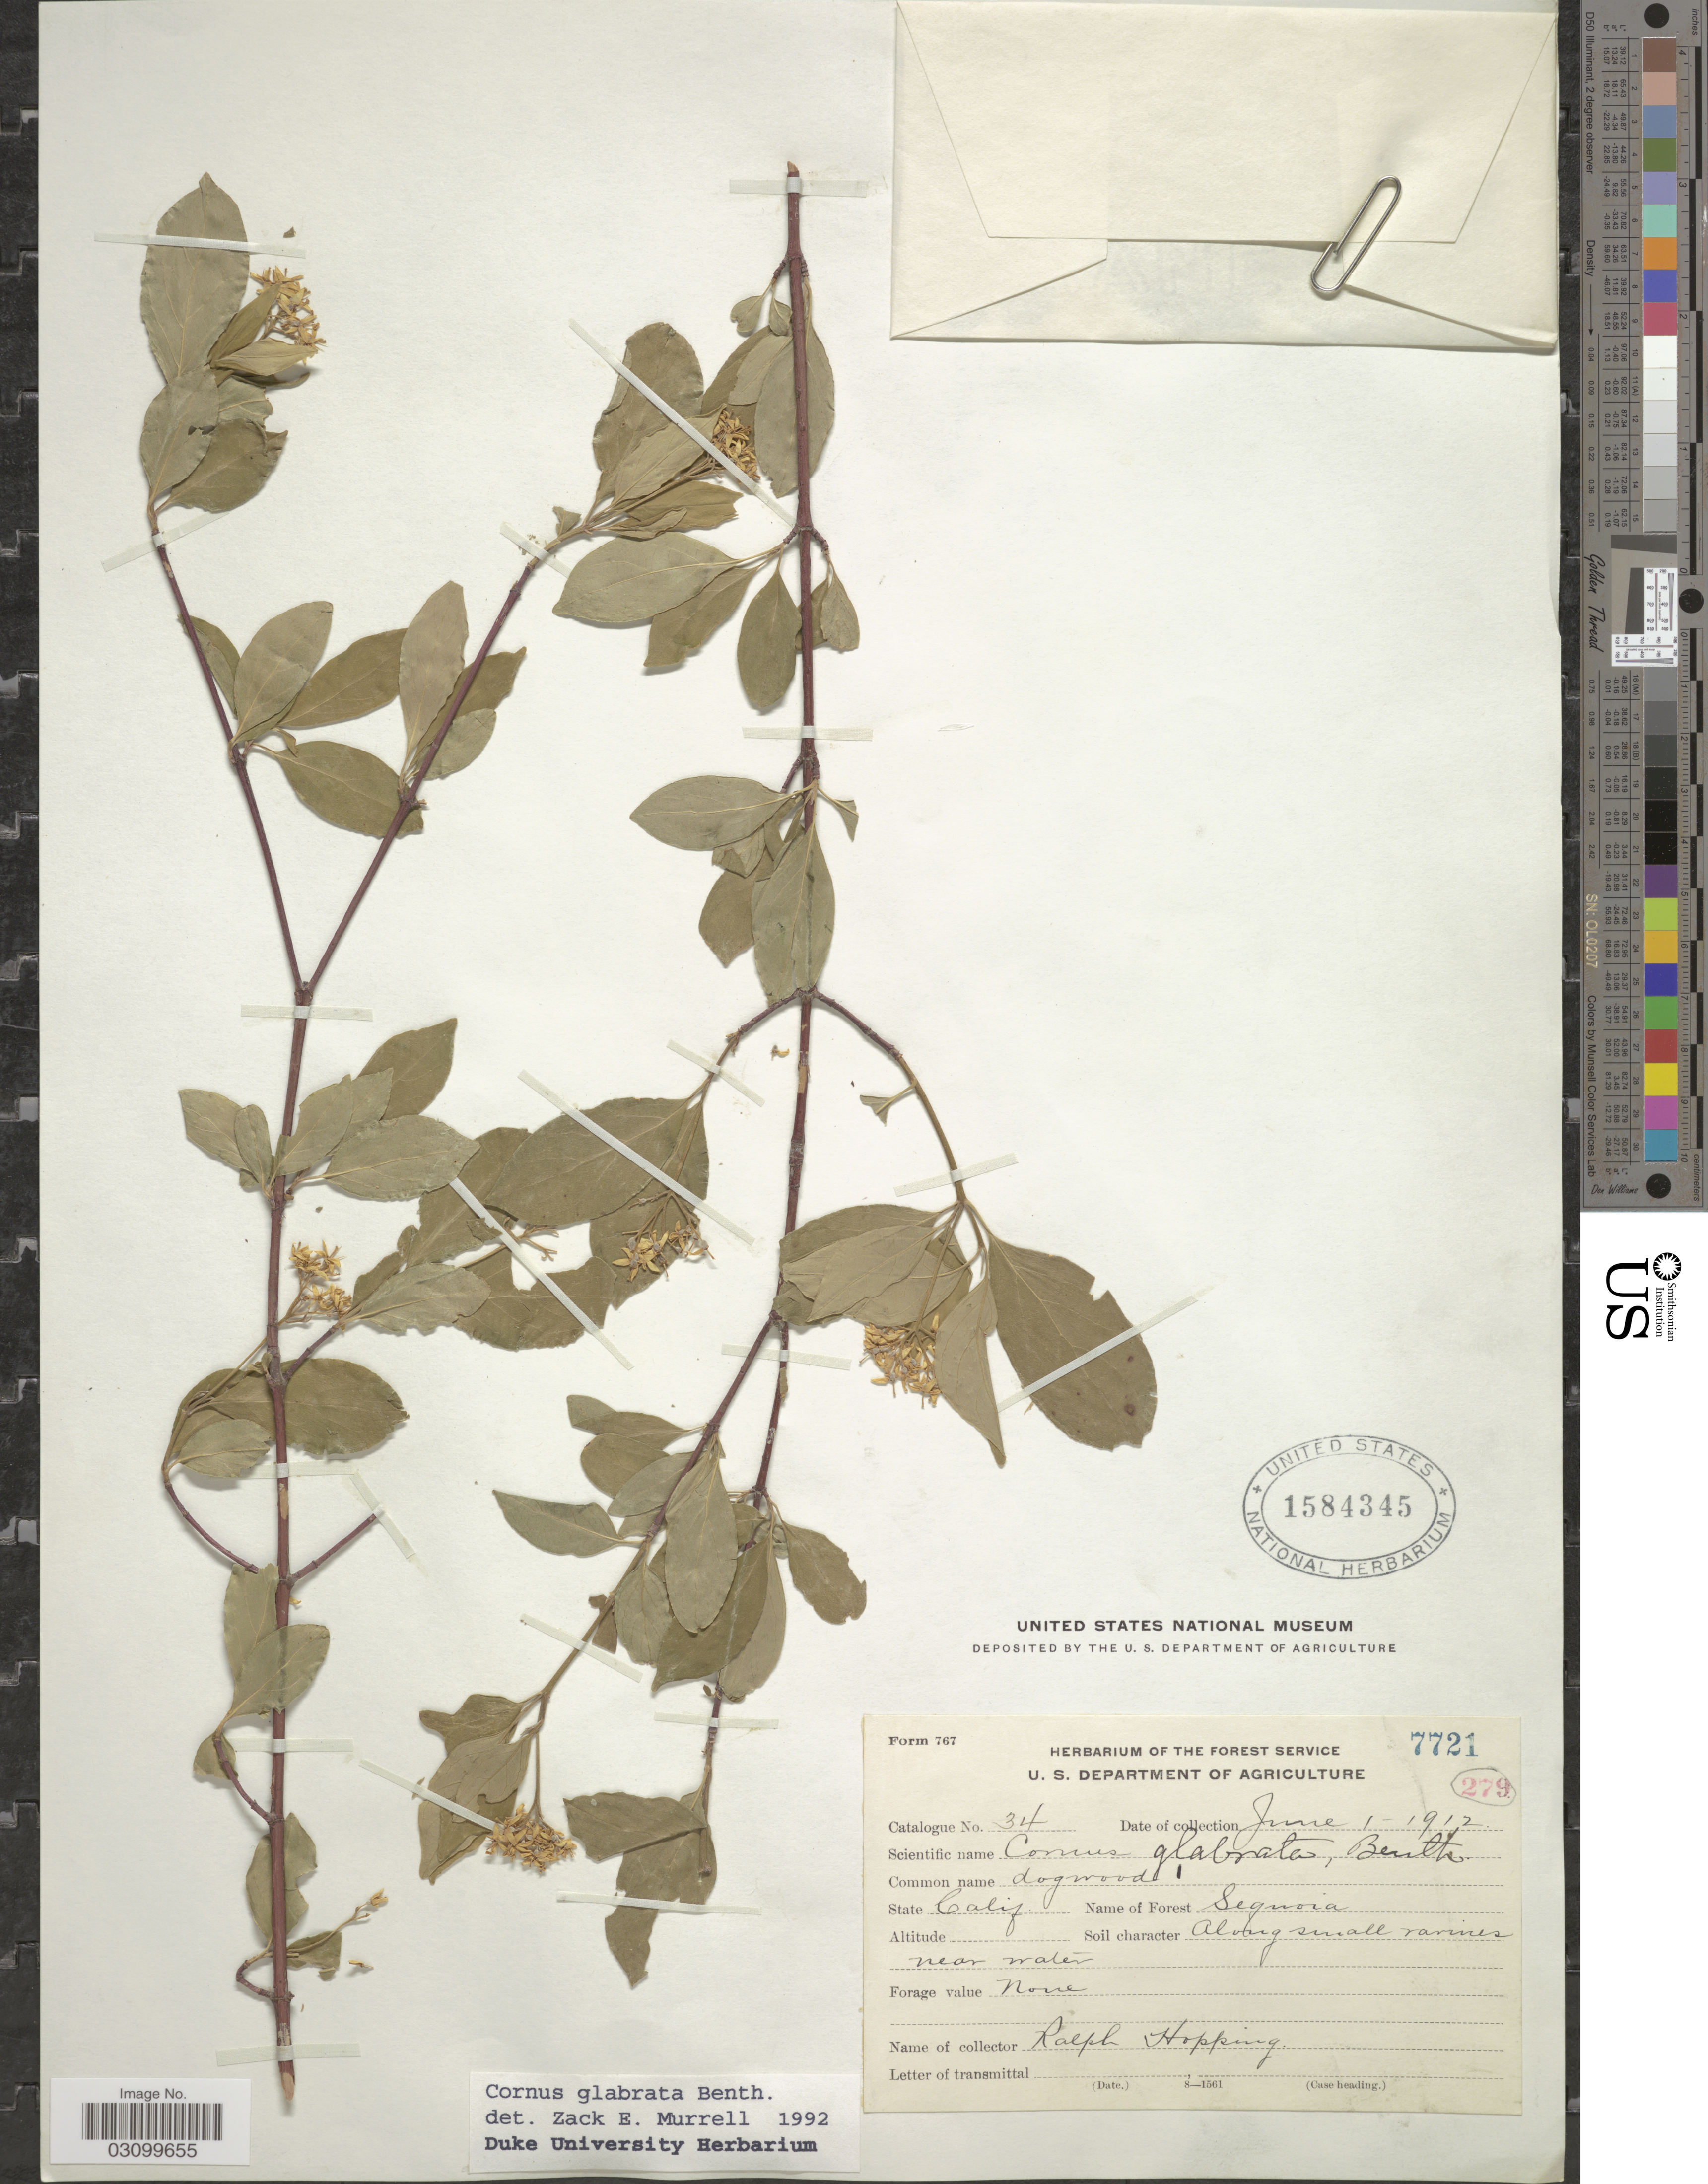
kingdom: Plantae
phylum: Tracheophyta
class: Magnoliopsida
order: Cornales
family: Cornaceae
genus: Cornus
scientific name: Cornus glabrata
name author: Benth.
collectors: R. Hopping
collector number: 7721?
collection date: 1912-06-01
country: United States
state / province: Oregon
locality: Along small ravines near water.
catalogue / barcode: US 1584345